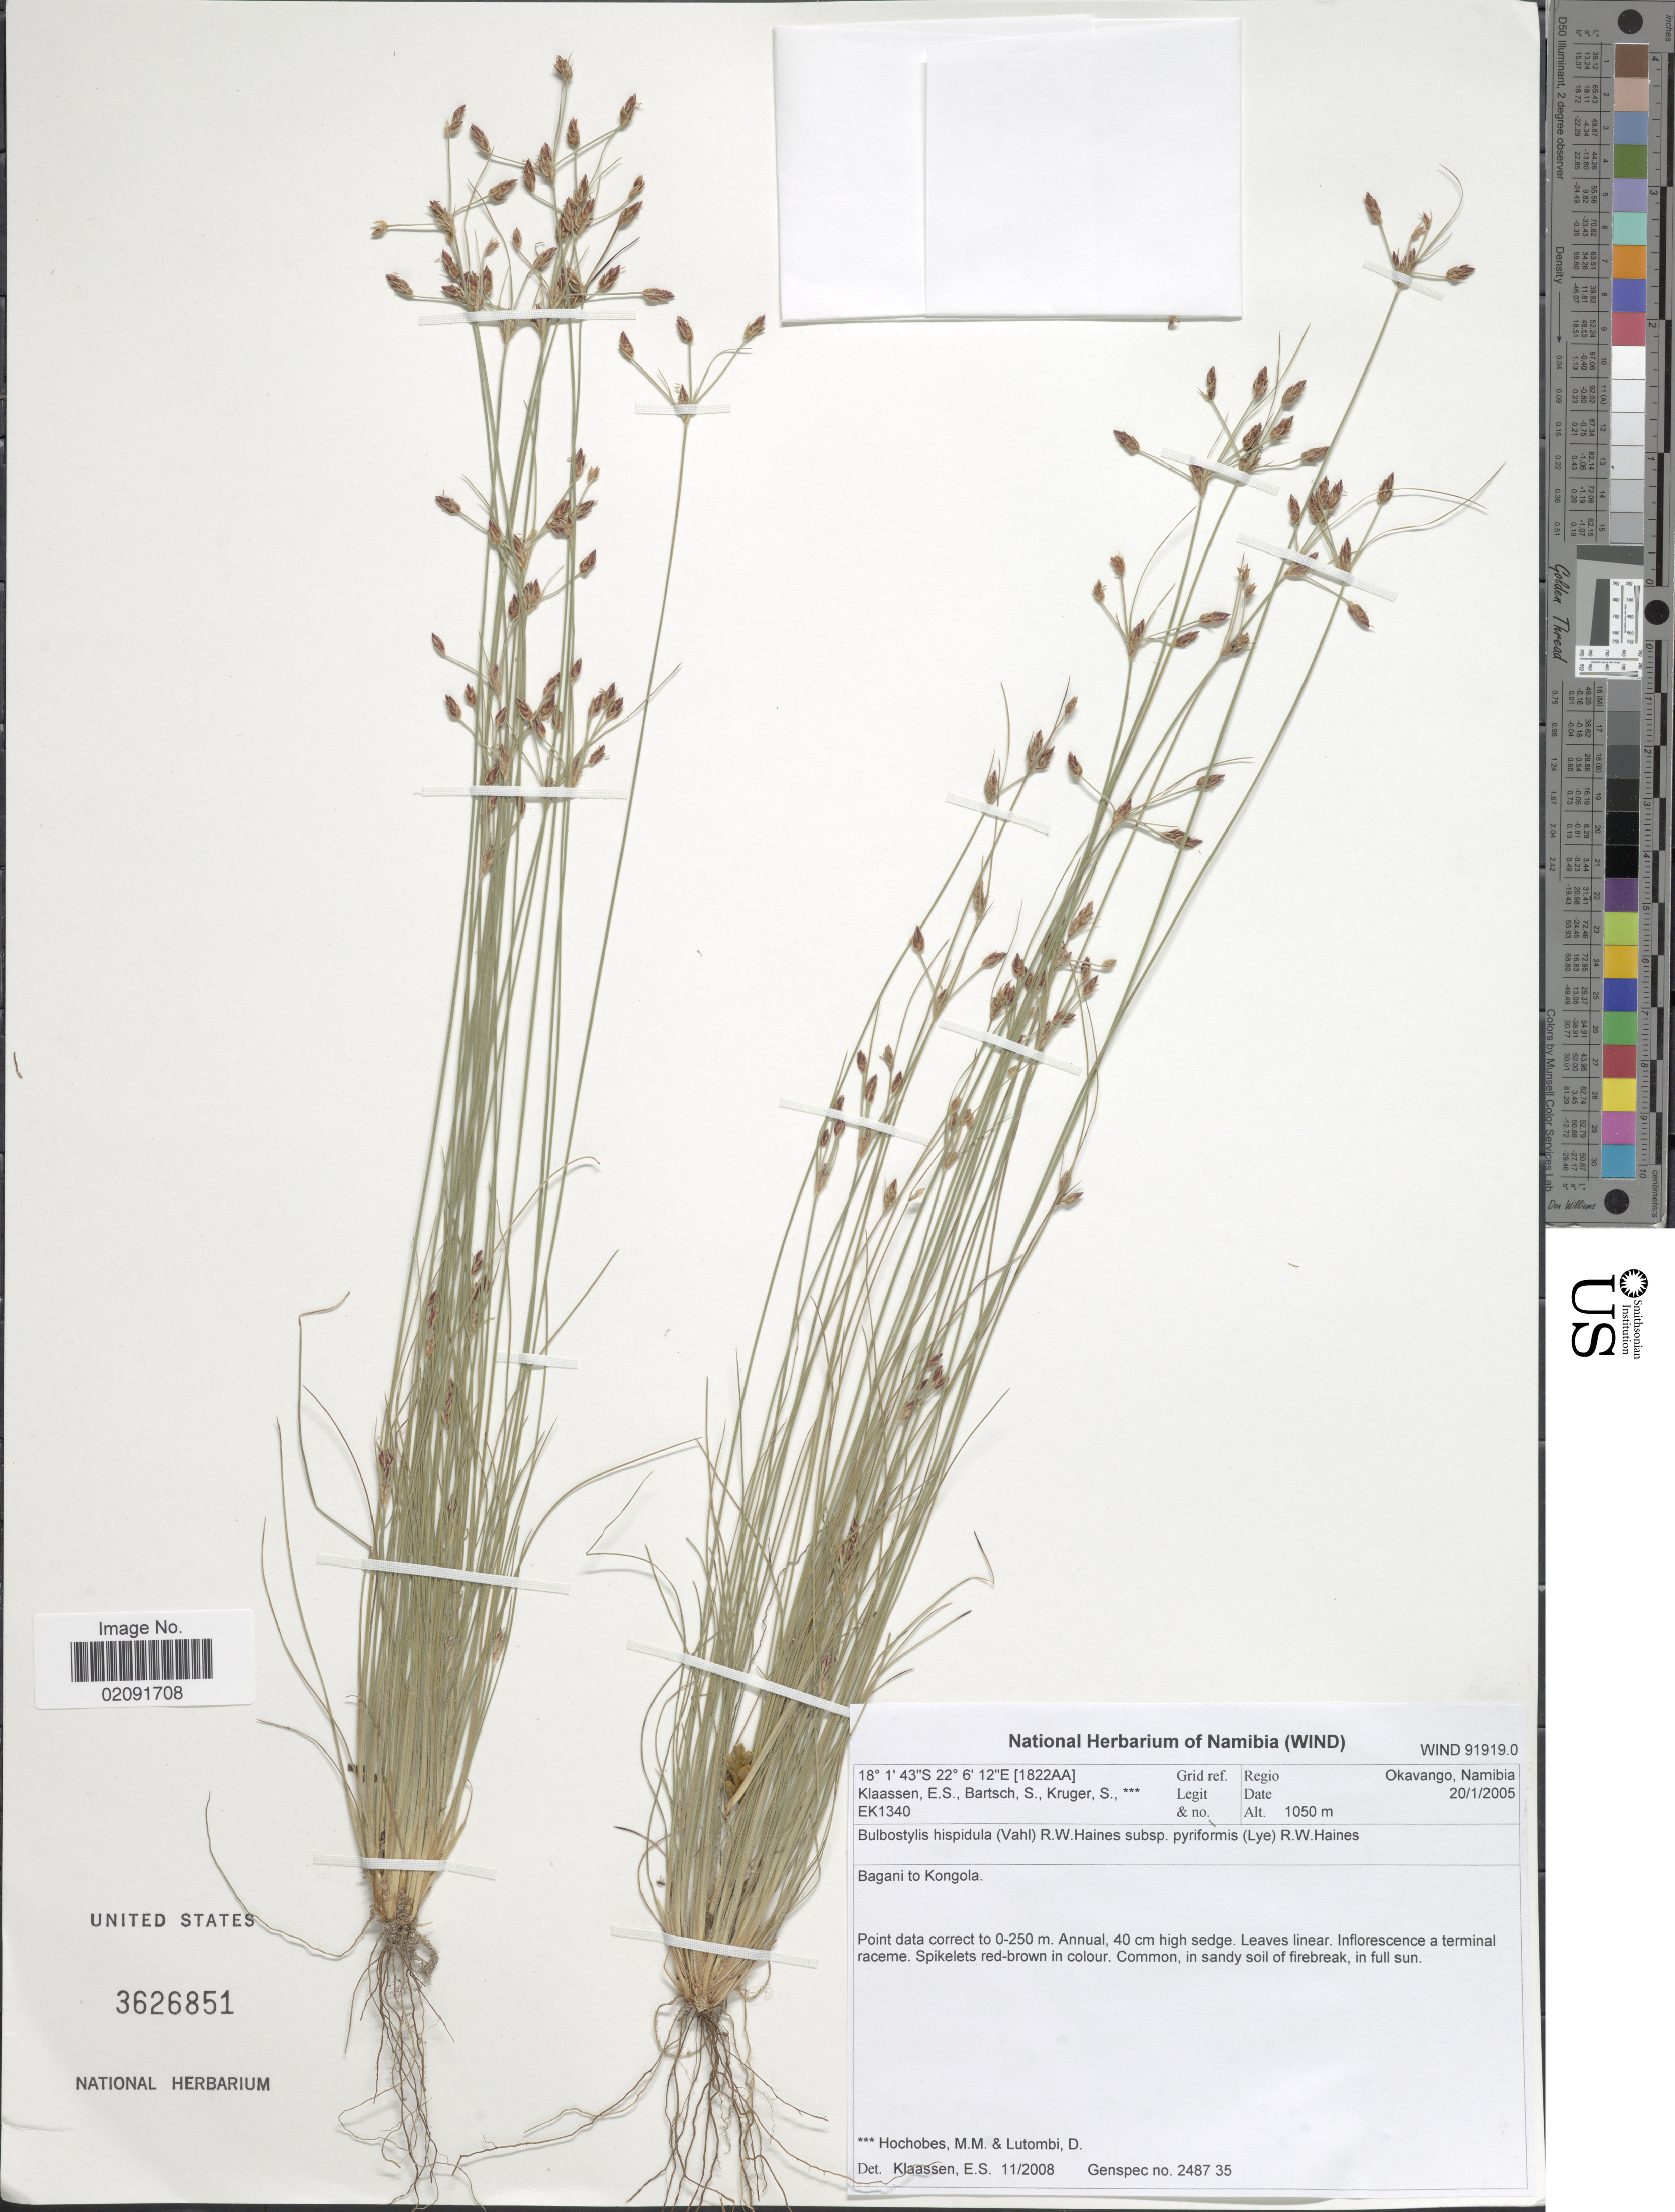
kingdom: Plantae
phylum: Tracheophyta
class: Liliopsida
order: Poales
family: Cyperaceae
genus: Bulbostylis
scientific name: Bulbostylis hispidula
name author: (Vahl) R.W. Haines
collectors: E. S. Klaassen, S. Bartsch & S. Kruger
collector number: EK1340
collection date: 2005-01-20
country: Namibia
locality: Okavango. Bagani to Kongola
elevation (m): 1050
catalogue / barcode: US 3626851